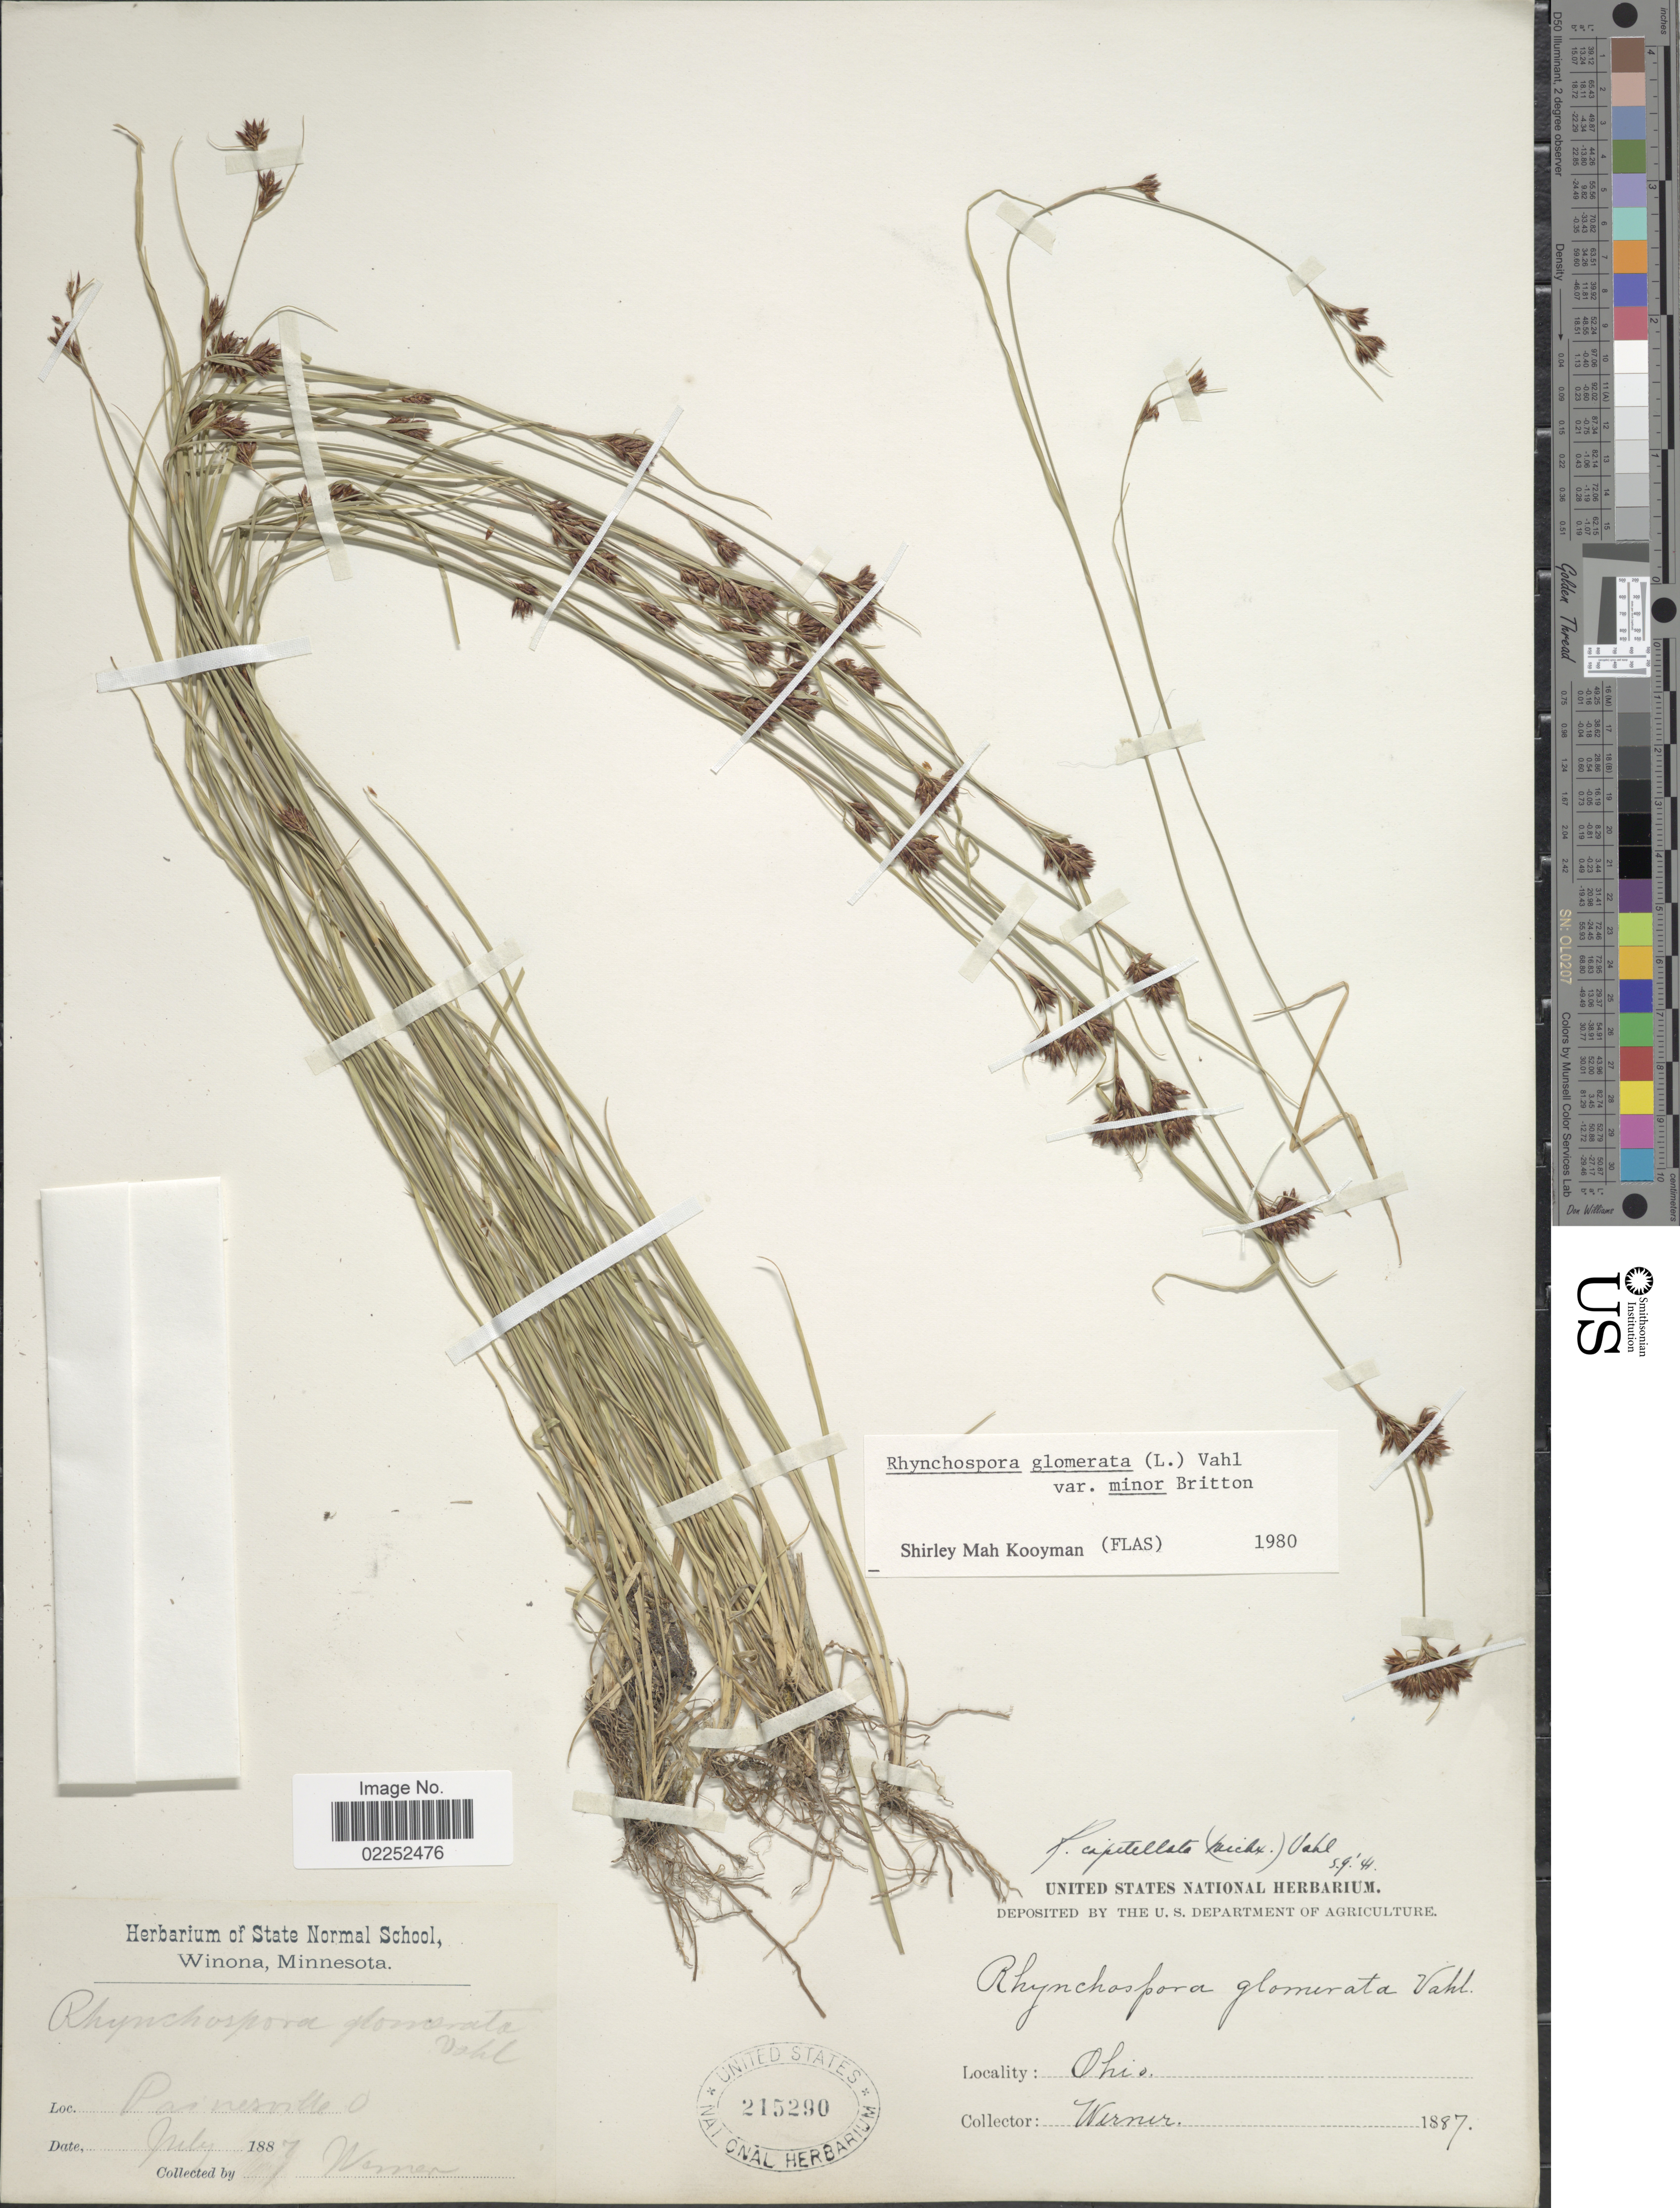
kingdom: Plantae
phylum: Tracheophyta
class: Liliopsida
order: Poales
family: Cyperaceae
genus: Rhynchospora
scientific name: Rhynchospora capitellata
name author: (Michx.) Vahl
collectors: -. Werner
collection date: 1887-07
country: United States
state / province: Ohio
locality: Painesville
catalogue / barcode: US 215290